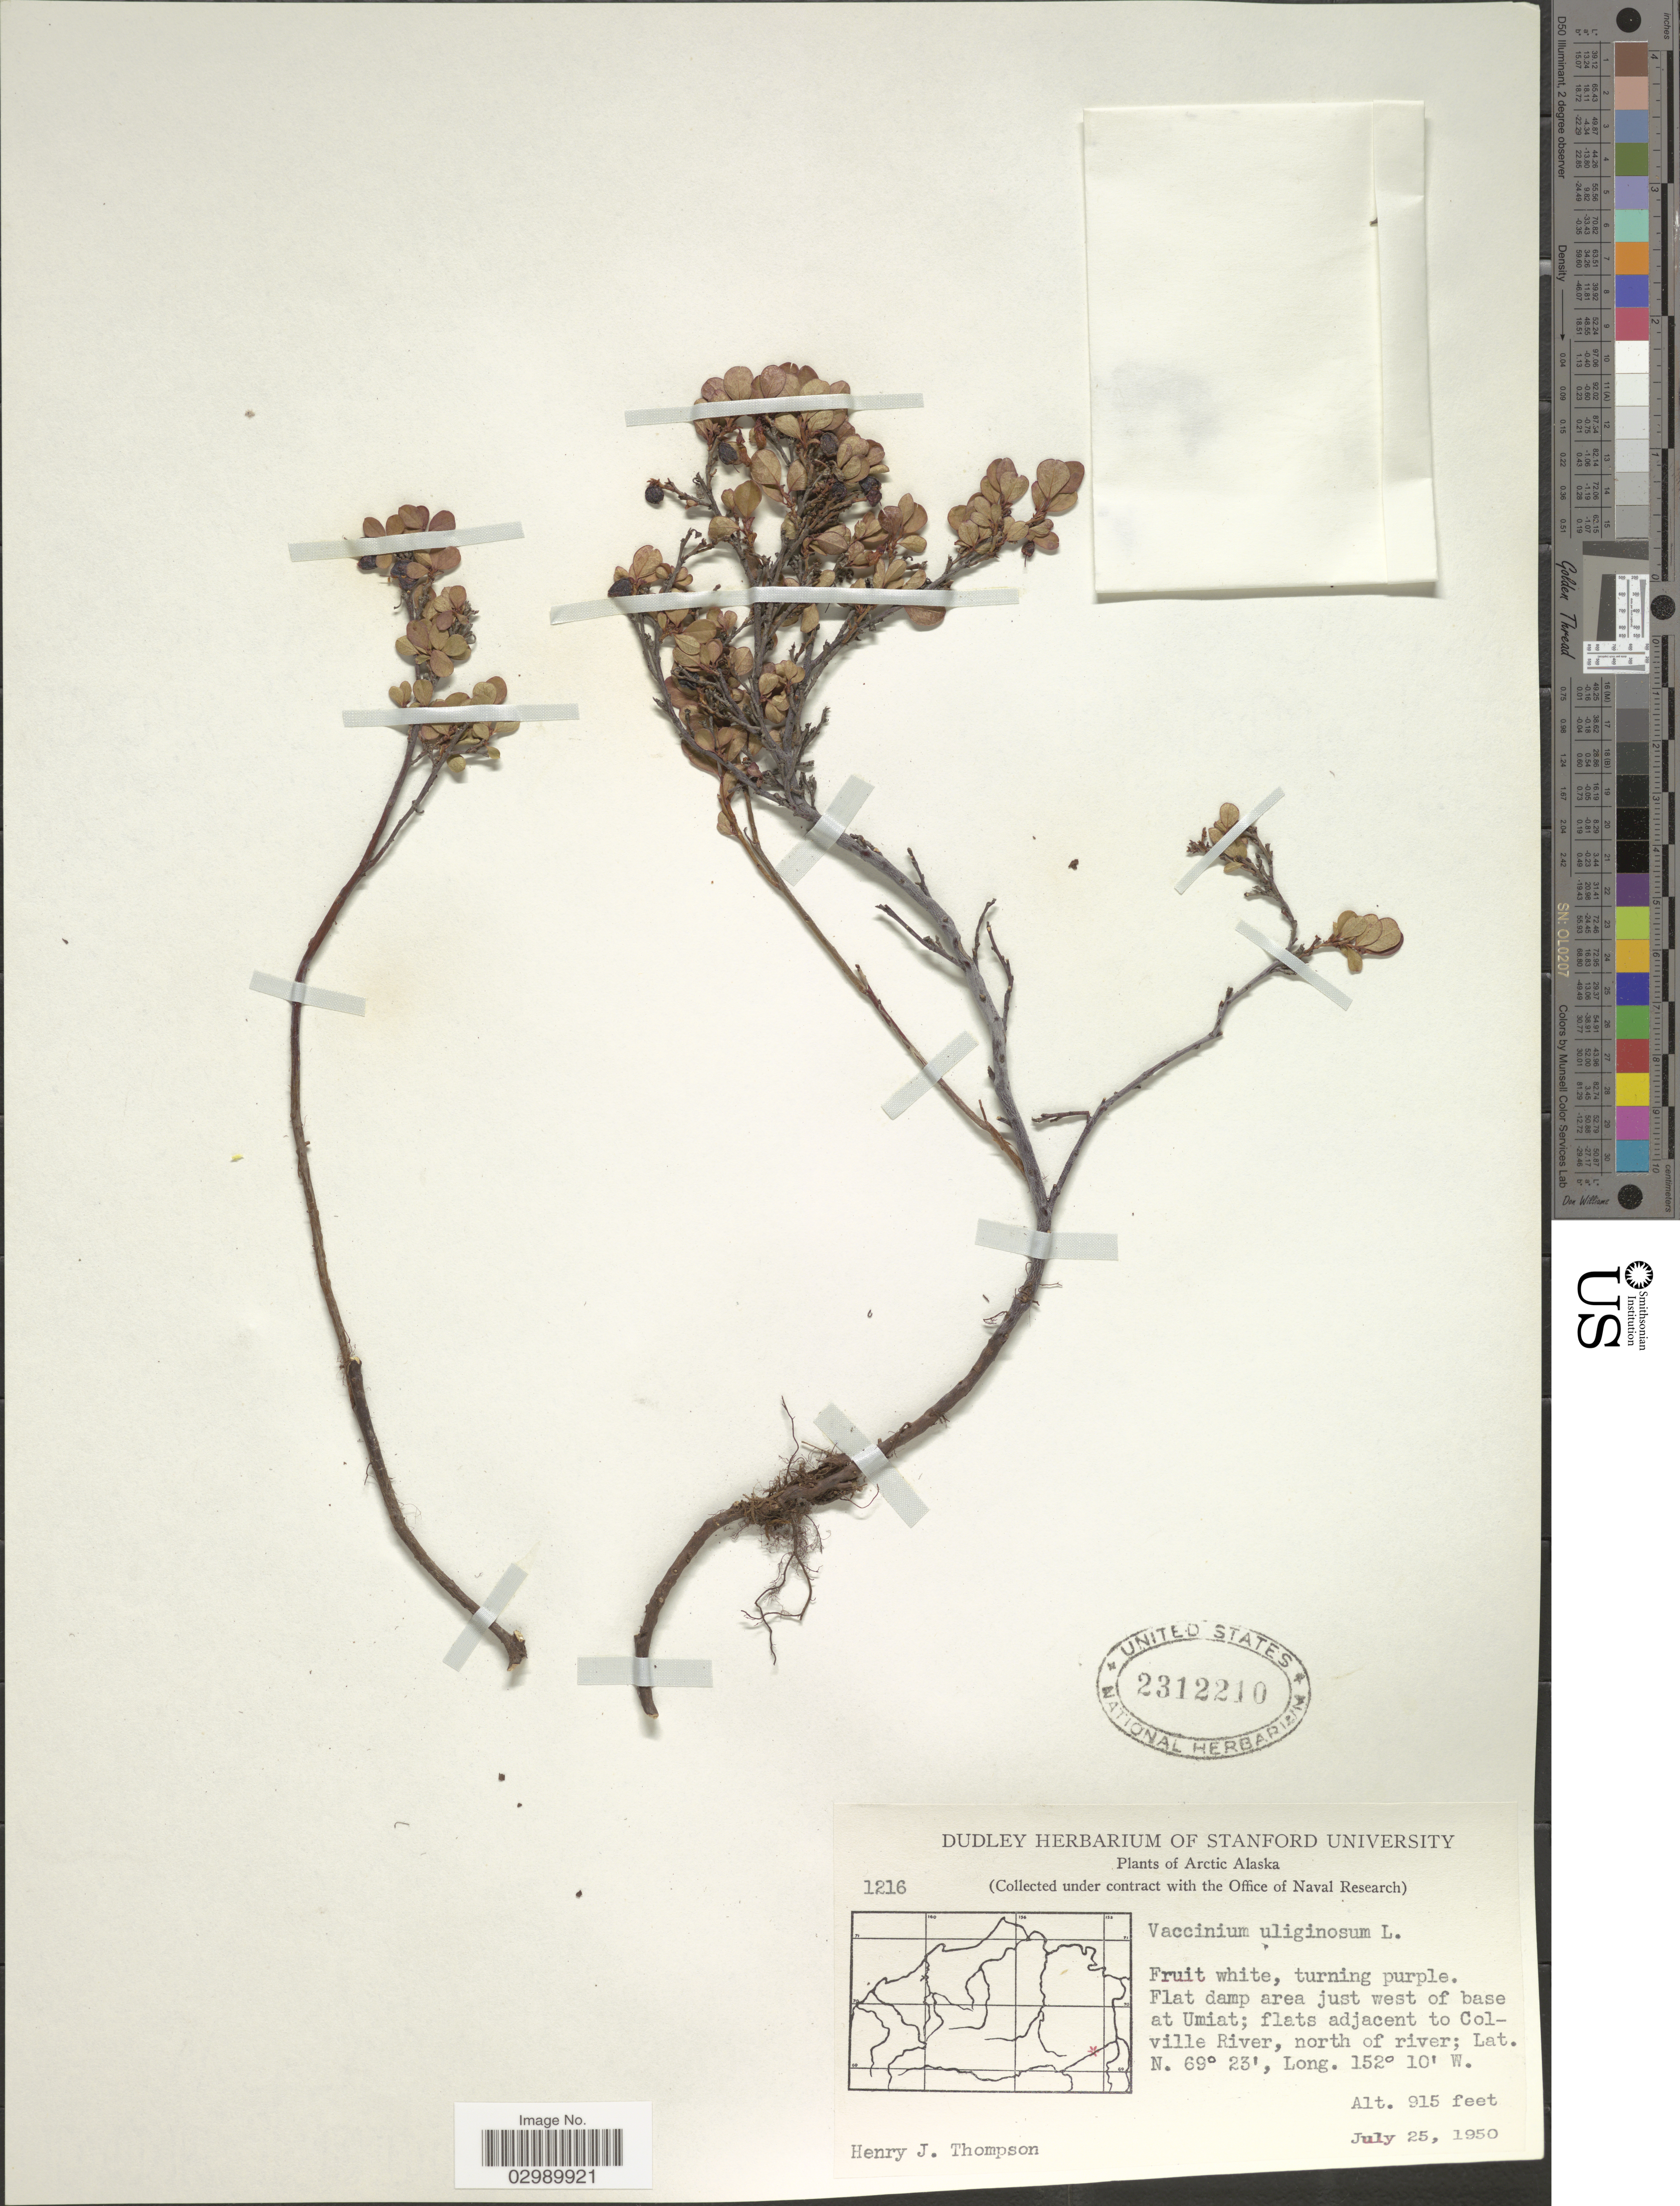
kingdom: Plantae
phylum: Tracheophyta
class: Magnoliopsida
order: Ericales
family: Ericaceae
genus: Vaccinium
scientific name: Vaccinium uliginosum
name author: L.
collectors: H. J. Thompson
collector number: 1216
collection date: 1950-07-25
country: United States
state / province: Alaska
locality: Arctic Alaska, Flat damp area just west of base at Umiat, flats adjacent to Colville River, north of river.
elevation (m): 279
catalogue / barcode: US 2312210